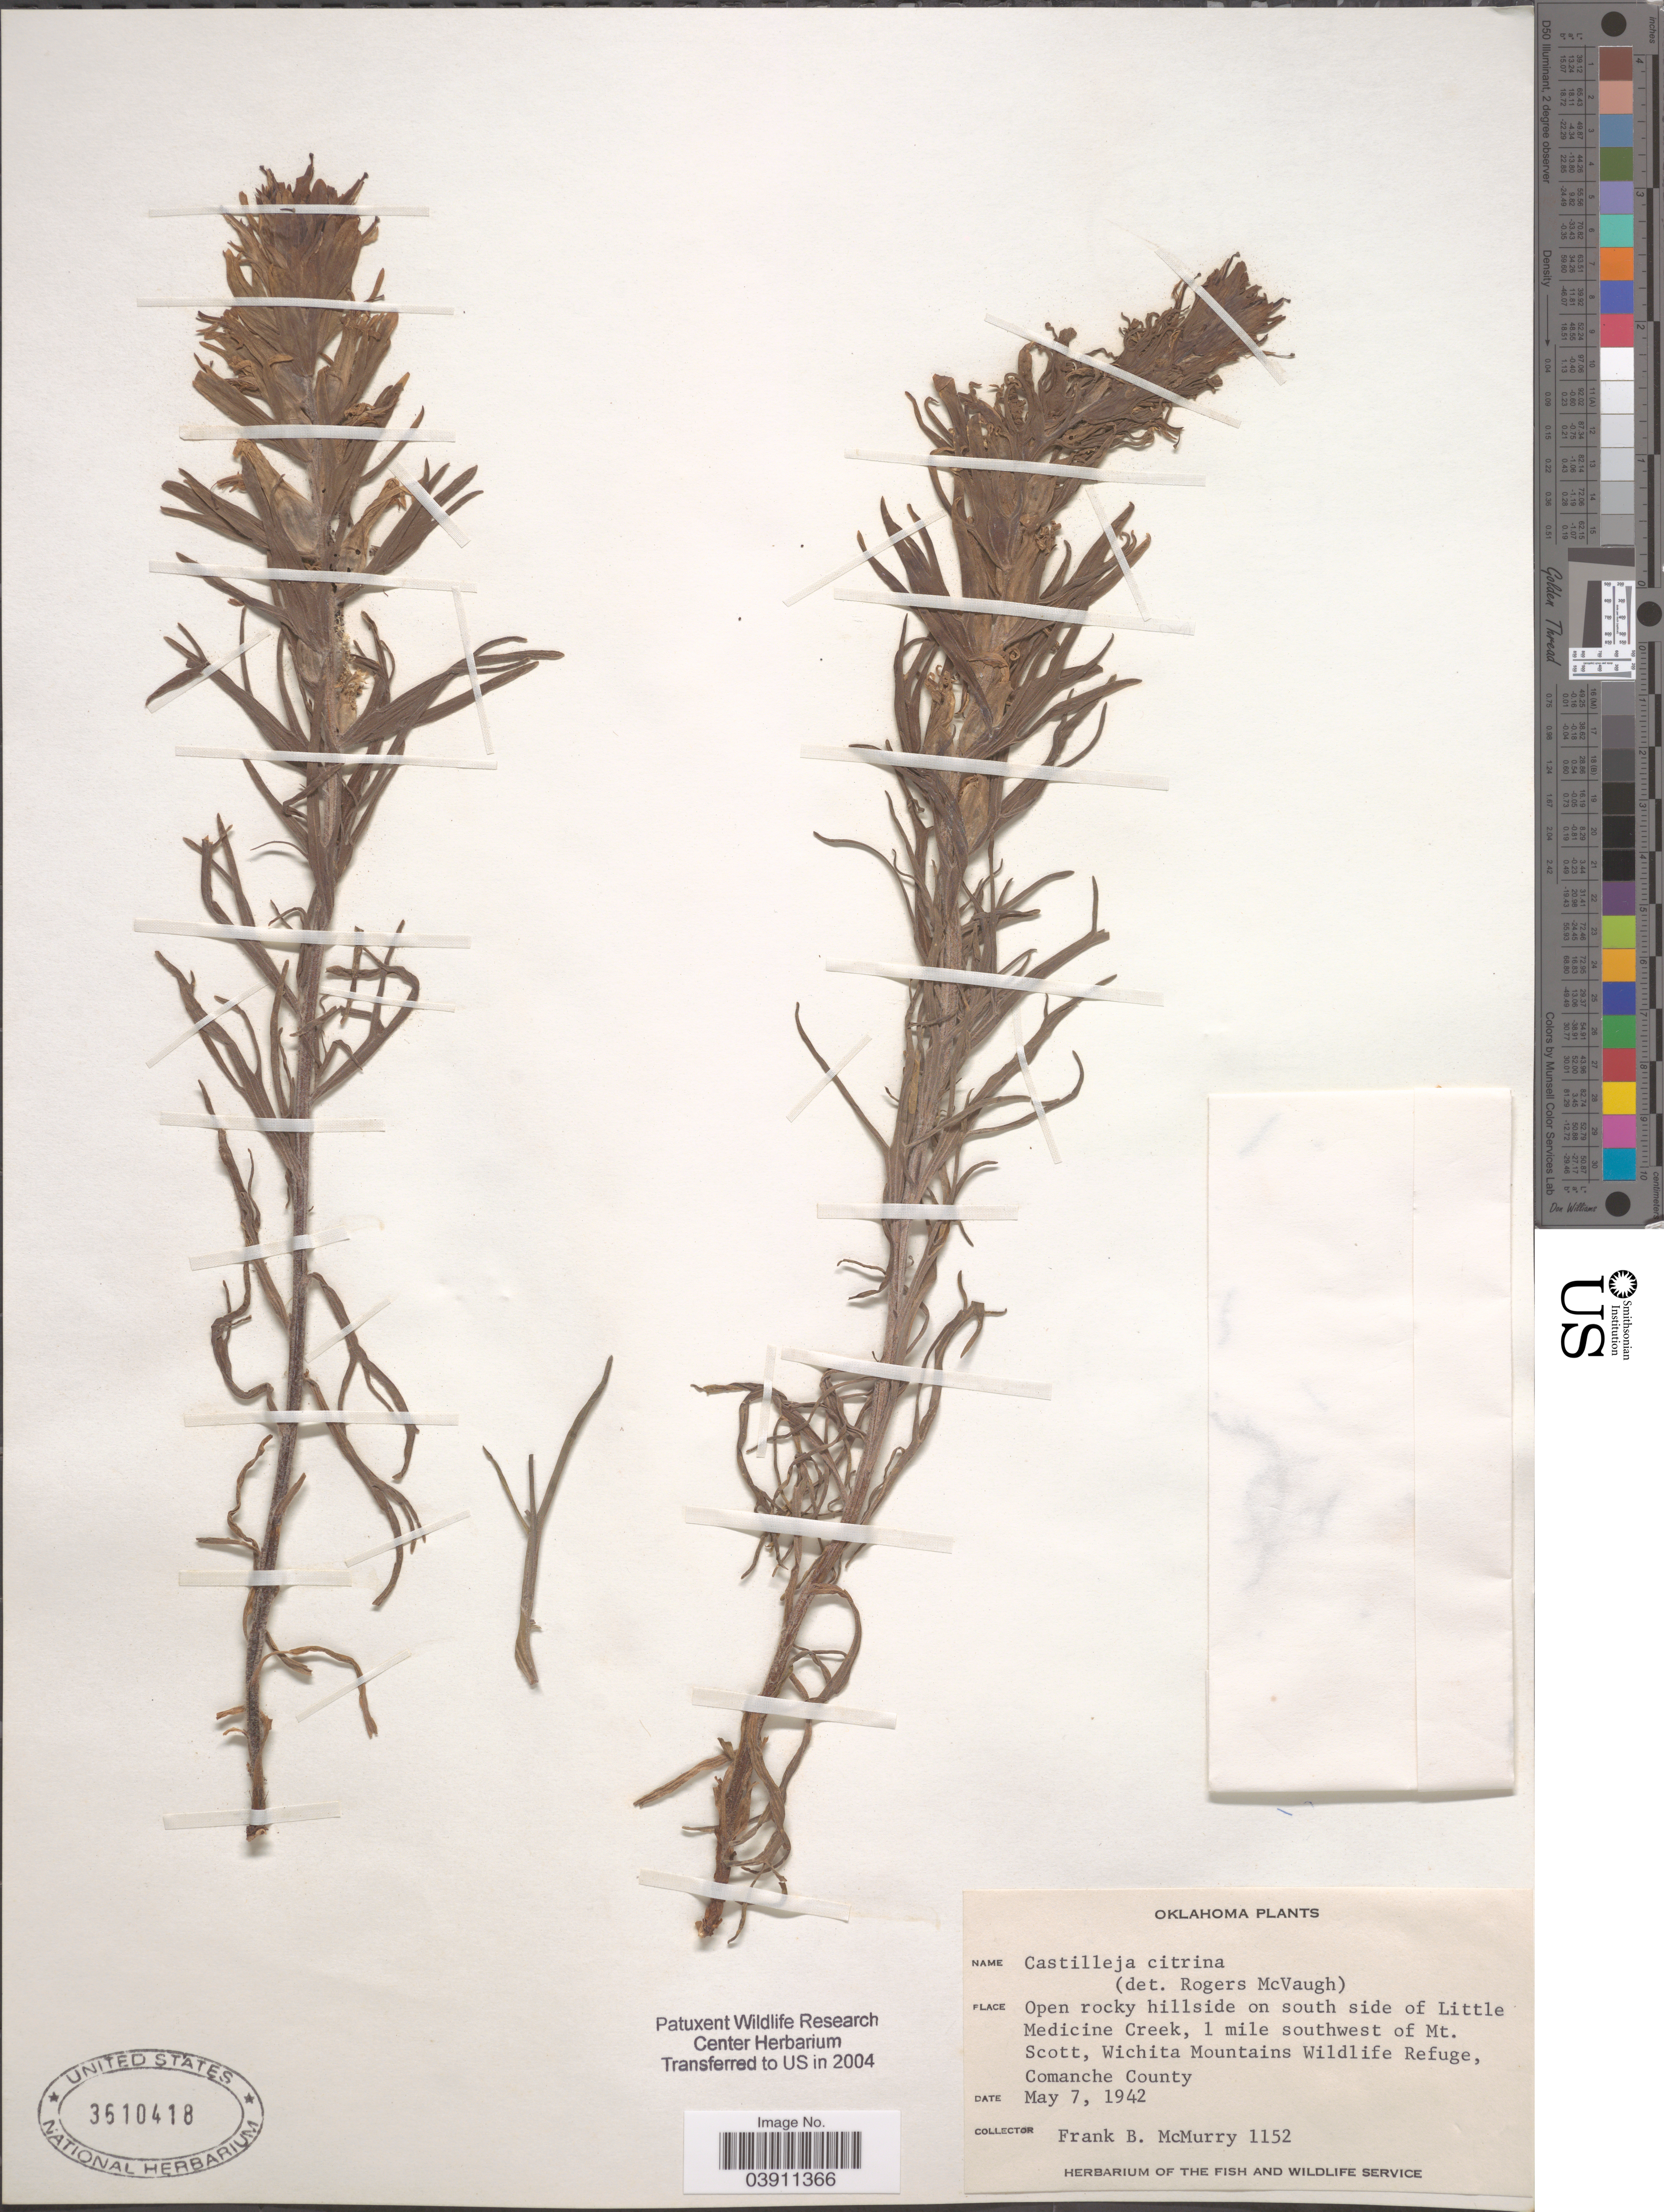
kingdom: Plantae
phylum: Tracheophyta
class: Magnoliopsida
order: Lamiales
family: Orobanchaceae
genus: Castilleja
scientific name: Castilleja citrina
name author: Pennell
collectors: F. B. McMurry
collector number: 1152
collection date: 1942-05-07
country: United States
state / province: Oklahoma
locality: Open rocky hillside on south side of Little Medicine Creek, 1 mile southwest of Mt. Scott, Wichita Mountains Wildlife Refuge, Comanche County.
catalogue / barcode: US 3610418